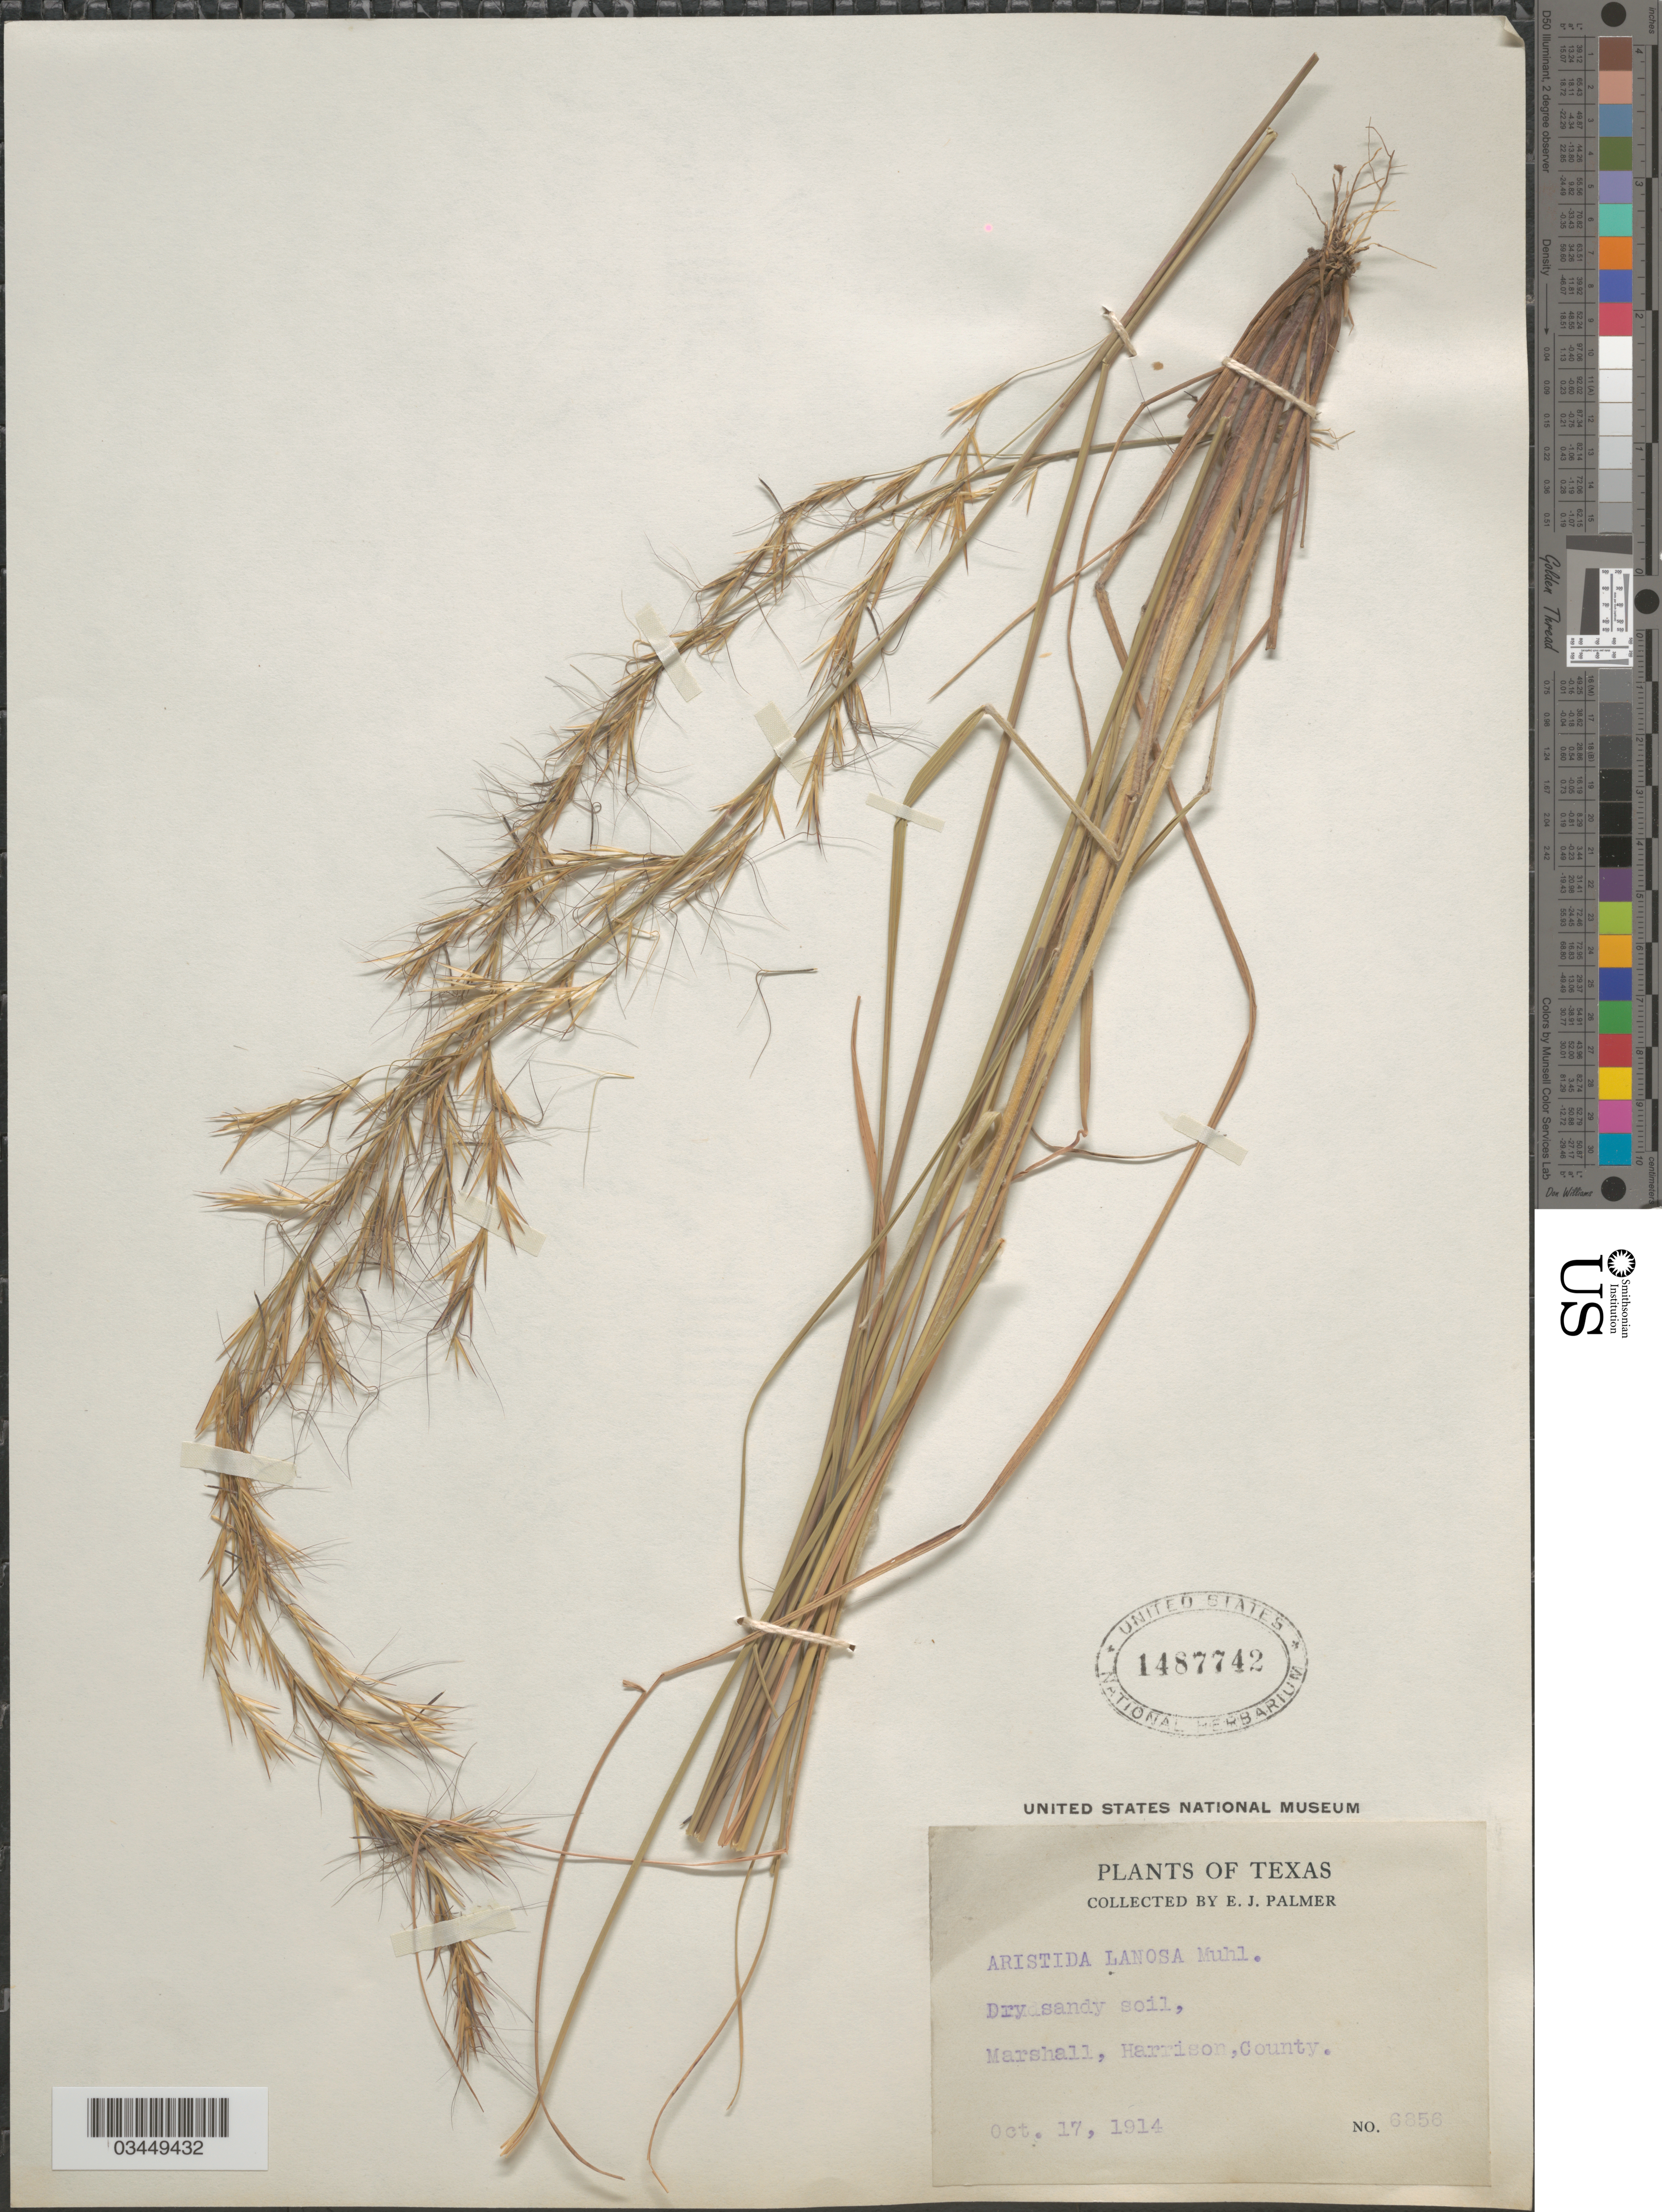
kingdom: Plantae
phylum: Tracheophyta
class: Liliopsida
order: Poales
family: Poaceae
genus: Aristida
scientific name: Aristida lanosa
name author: Muhl.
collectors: E. J. Palmer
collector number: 6856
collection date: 1914-10-17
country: United States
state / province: Texas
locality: Dry sandy soil, Marshall, Harrison, County.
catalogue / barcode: US 1487742